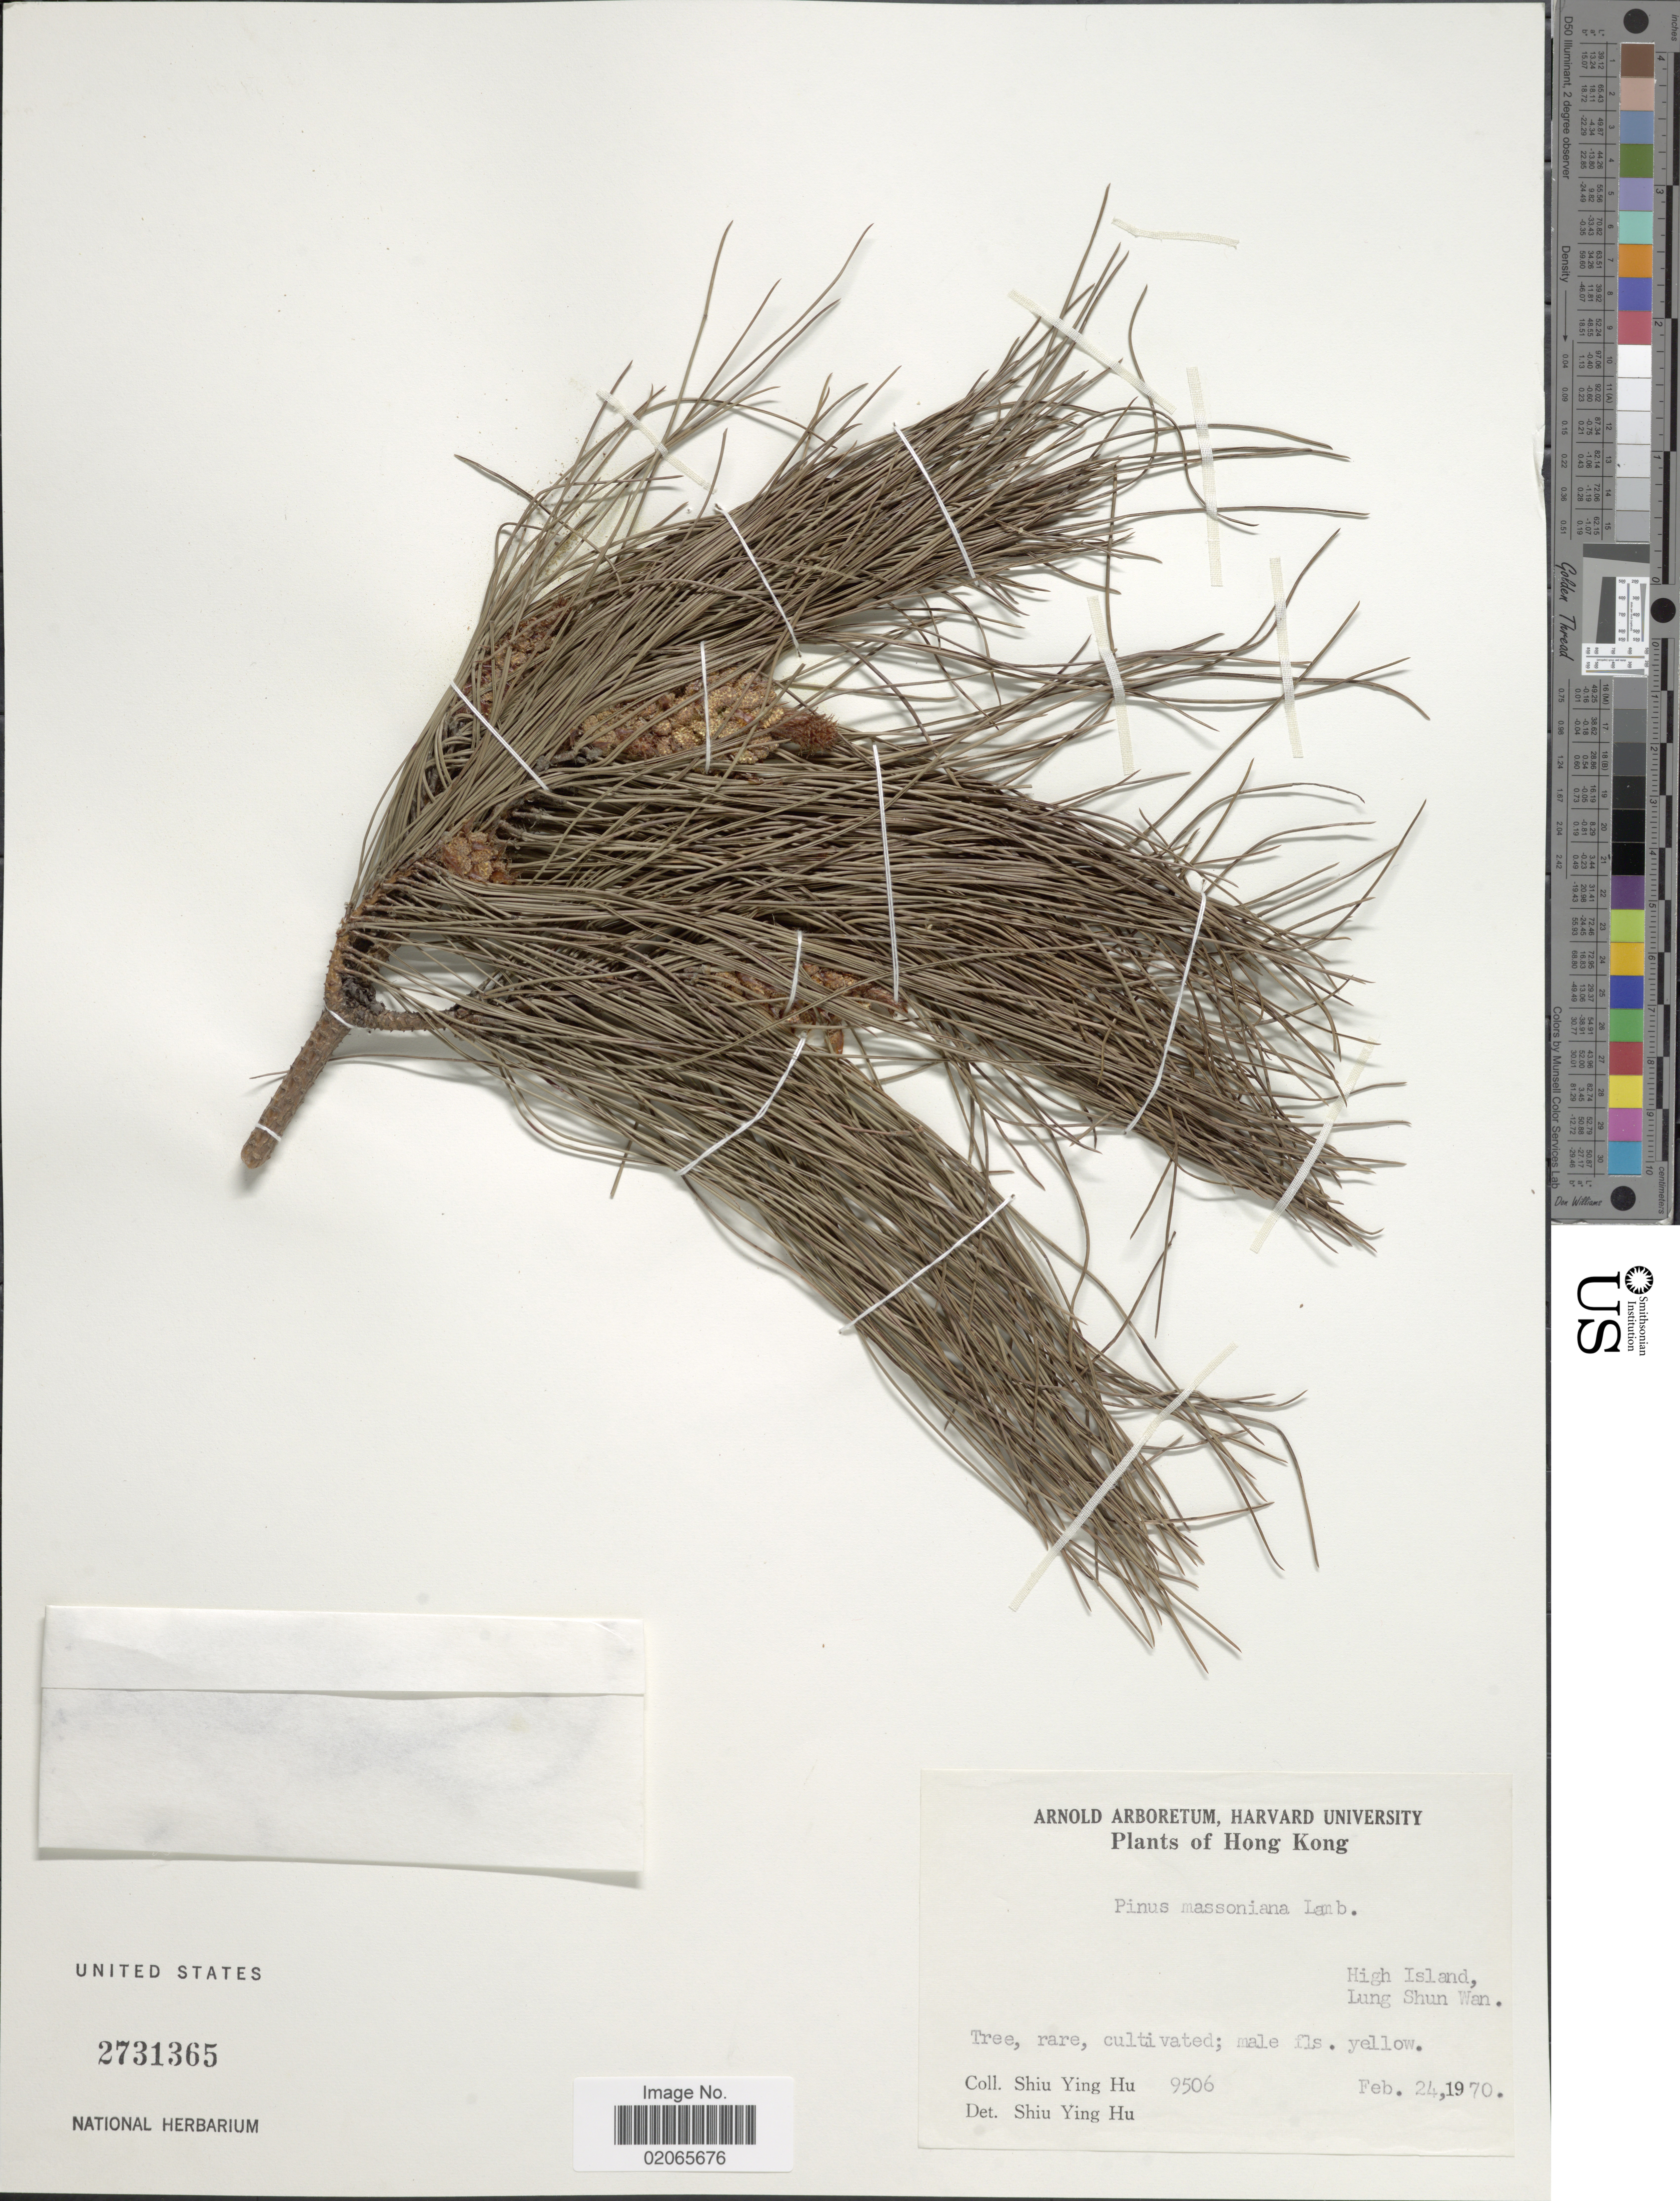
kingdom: Plantae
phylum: Tracheophyta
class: Pinopsida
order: Pinales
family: Pinaceae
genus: Pinus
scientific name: Pinus massoniana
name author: D. Don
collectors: S. Y. Hu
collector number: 9506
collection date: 1970-02-24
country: China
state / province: Hong Kong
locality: High Island, Lung Shun Wan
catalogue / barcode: US 2731365